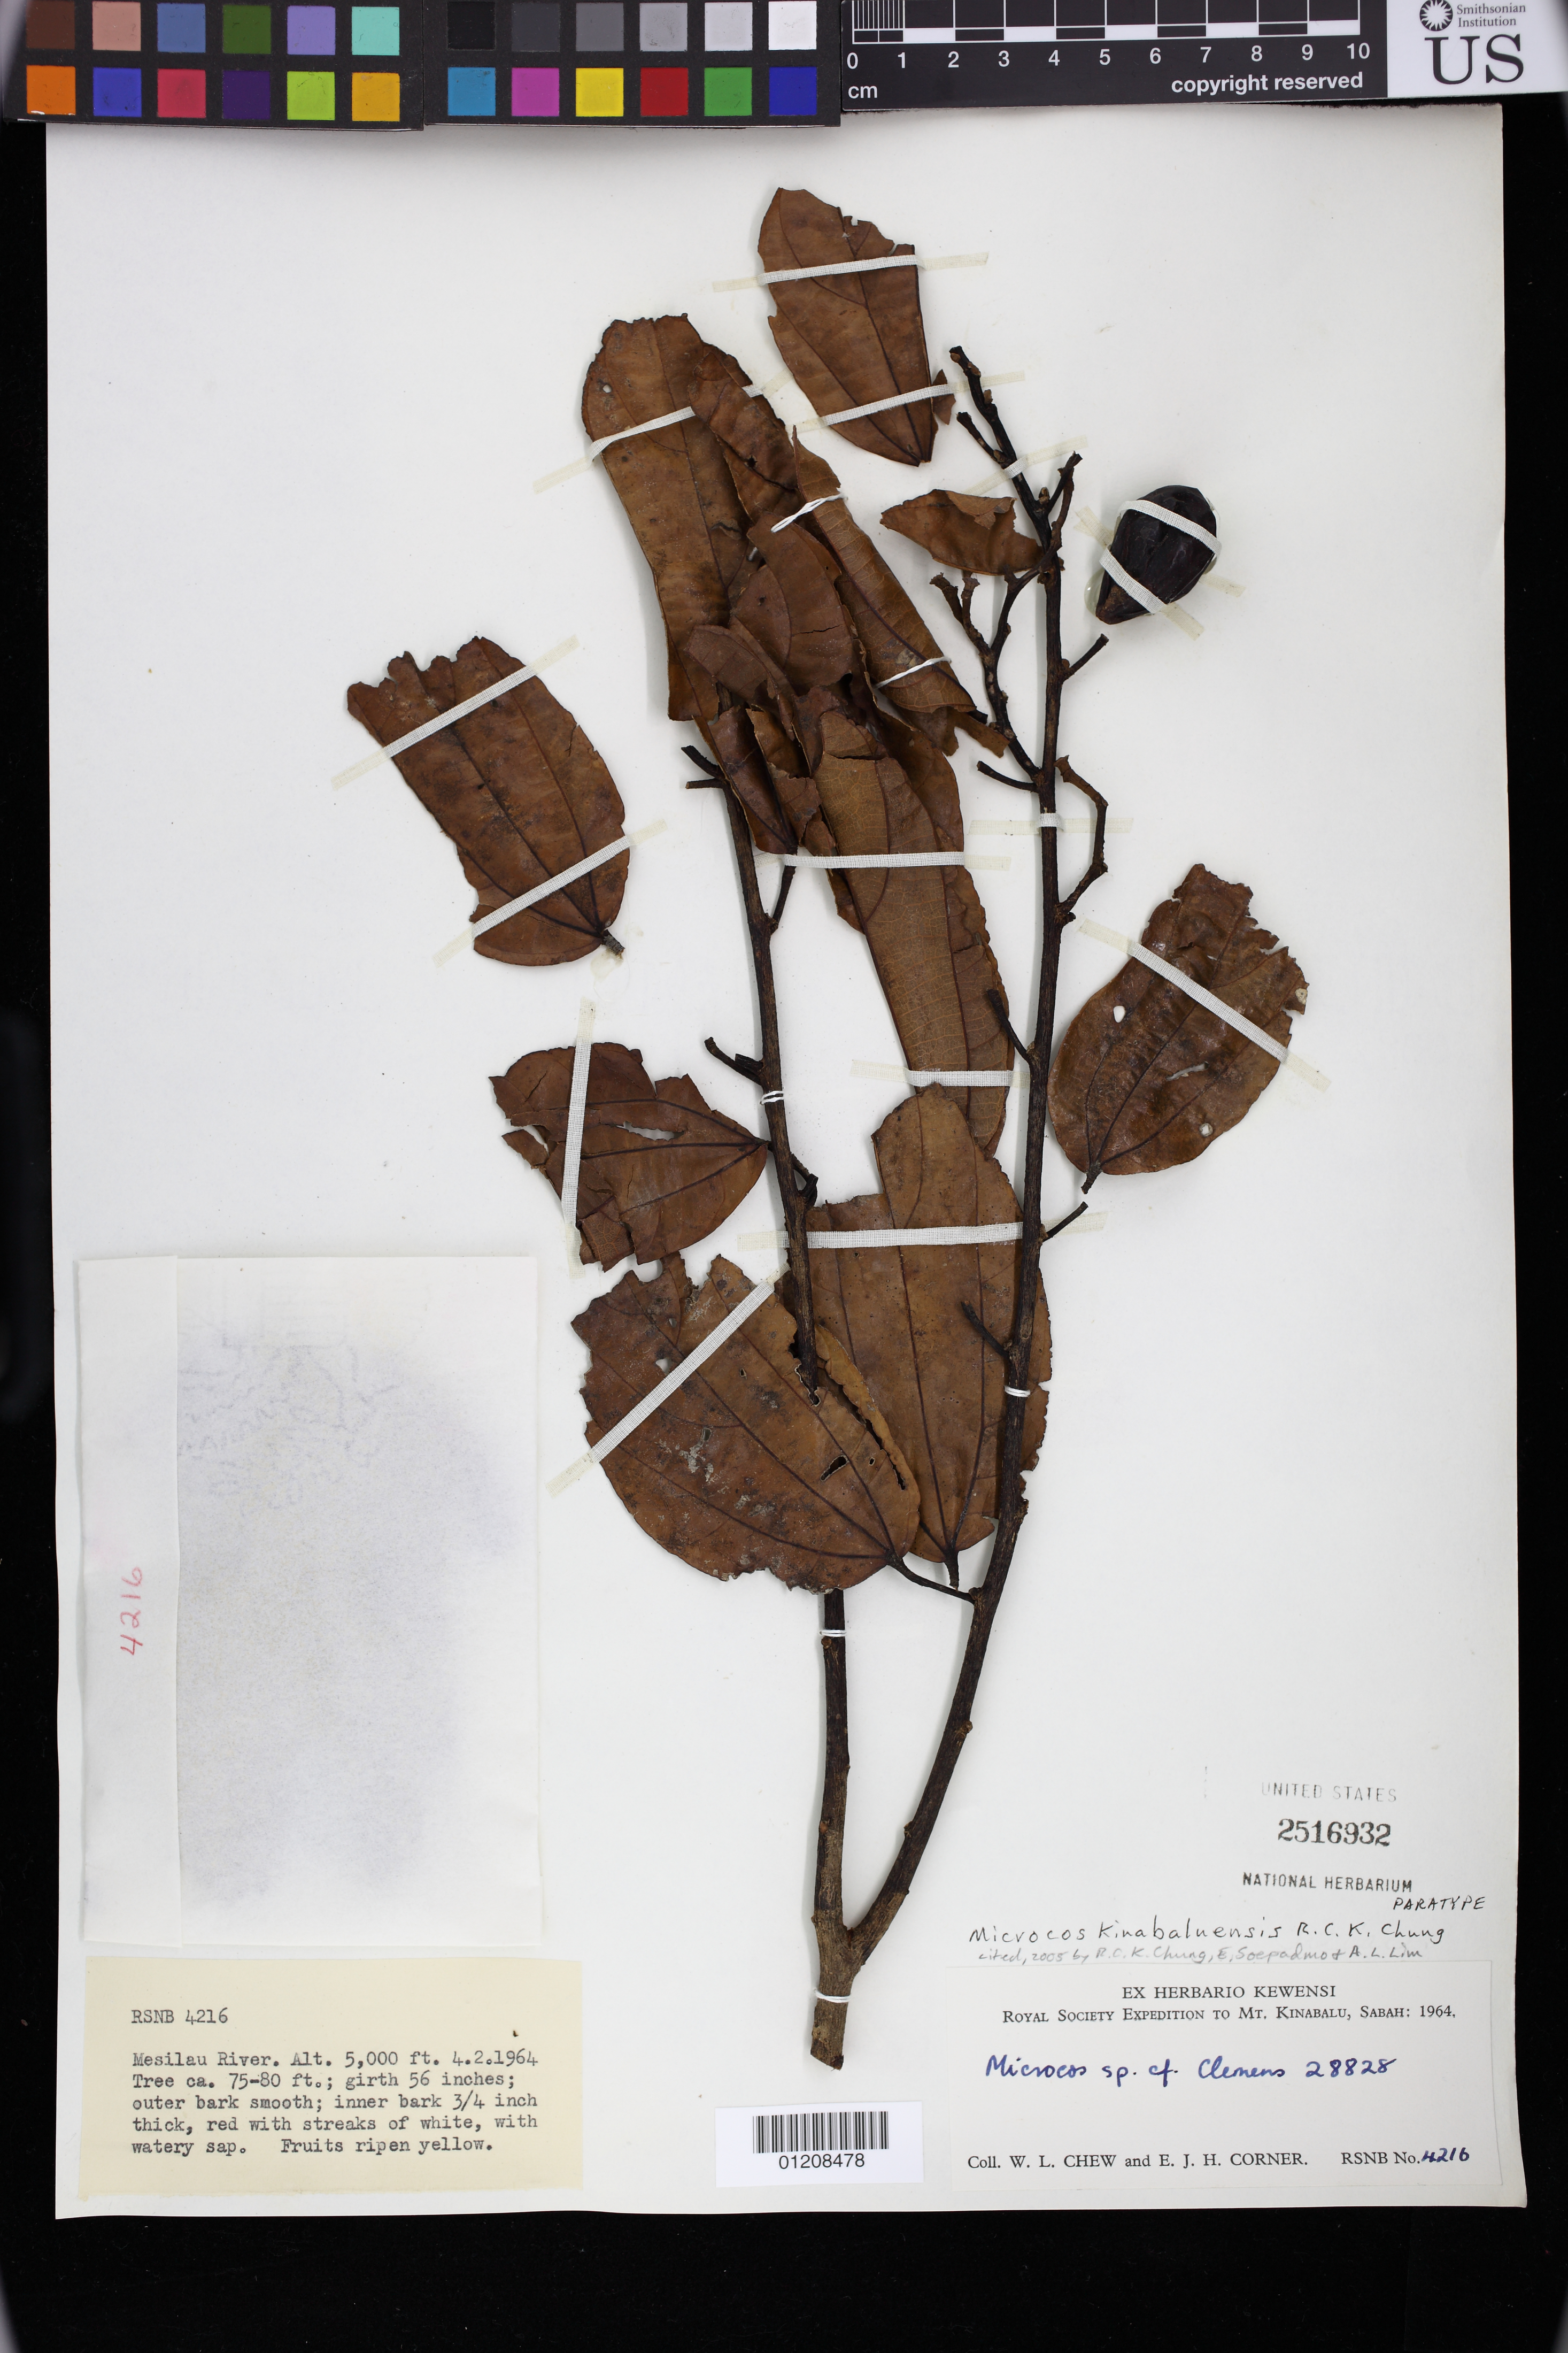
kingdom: Plantae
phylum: Tracheophyta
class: Magnoliopsida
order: Malvales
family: Malvaceae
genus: Microcos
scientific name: Microcos kinabaluensis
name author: R.C.K. Chung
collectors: W. Chew & E. Corner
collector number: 4216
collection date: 1964-04-02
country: Malaysia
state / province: Sabah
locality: Mt. Kinabalu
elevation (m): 1524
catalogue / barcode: US 2516932